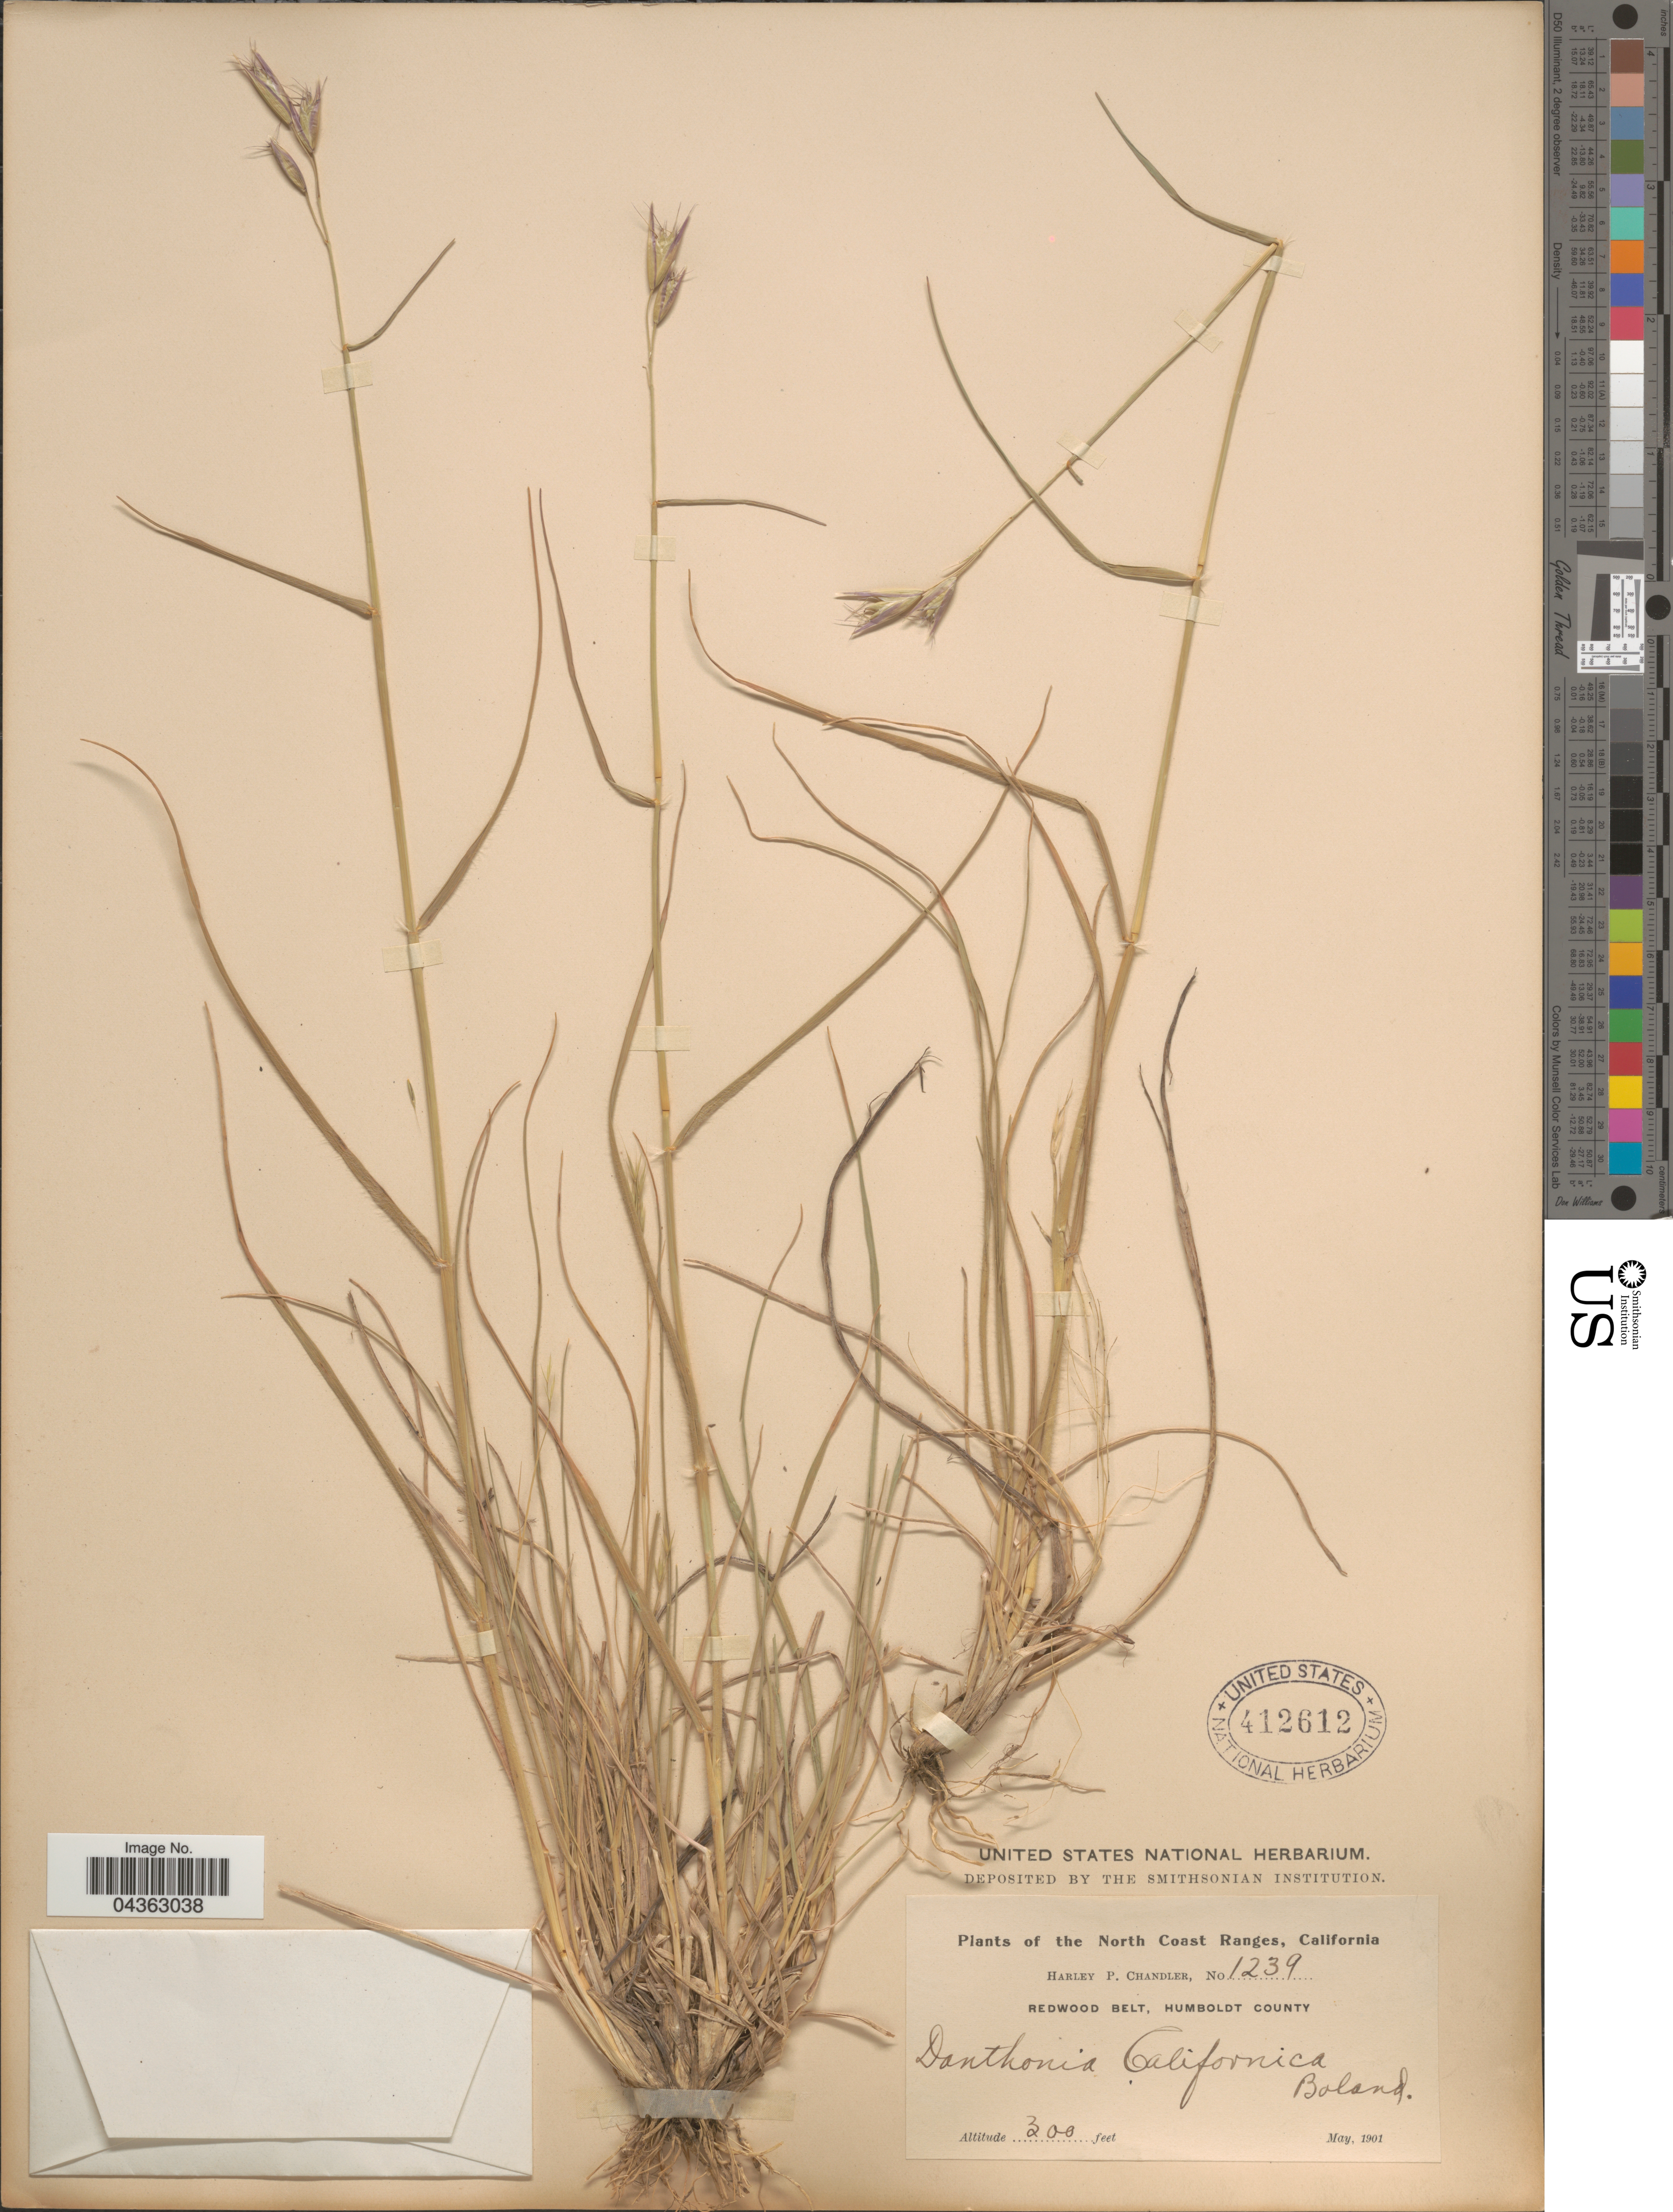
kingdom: Plantae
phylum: Tracheophyta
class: Liliopsida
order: Poales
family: Poaceae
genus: Danthonia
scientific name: Danthonia californica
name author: Bol.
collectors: H. Chandler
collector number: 1239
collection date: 1901-05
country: United States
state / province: California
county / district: Humboldt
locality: North Coast Ranges. Redwood Belt, Humboldt County.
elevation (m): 91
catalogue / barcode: US 412612